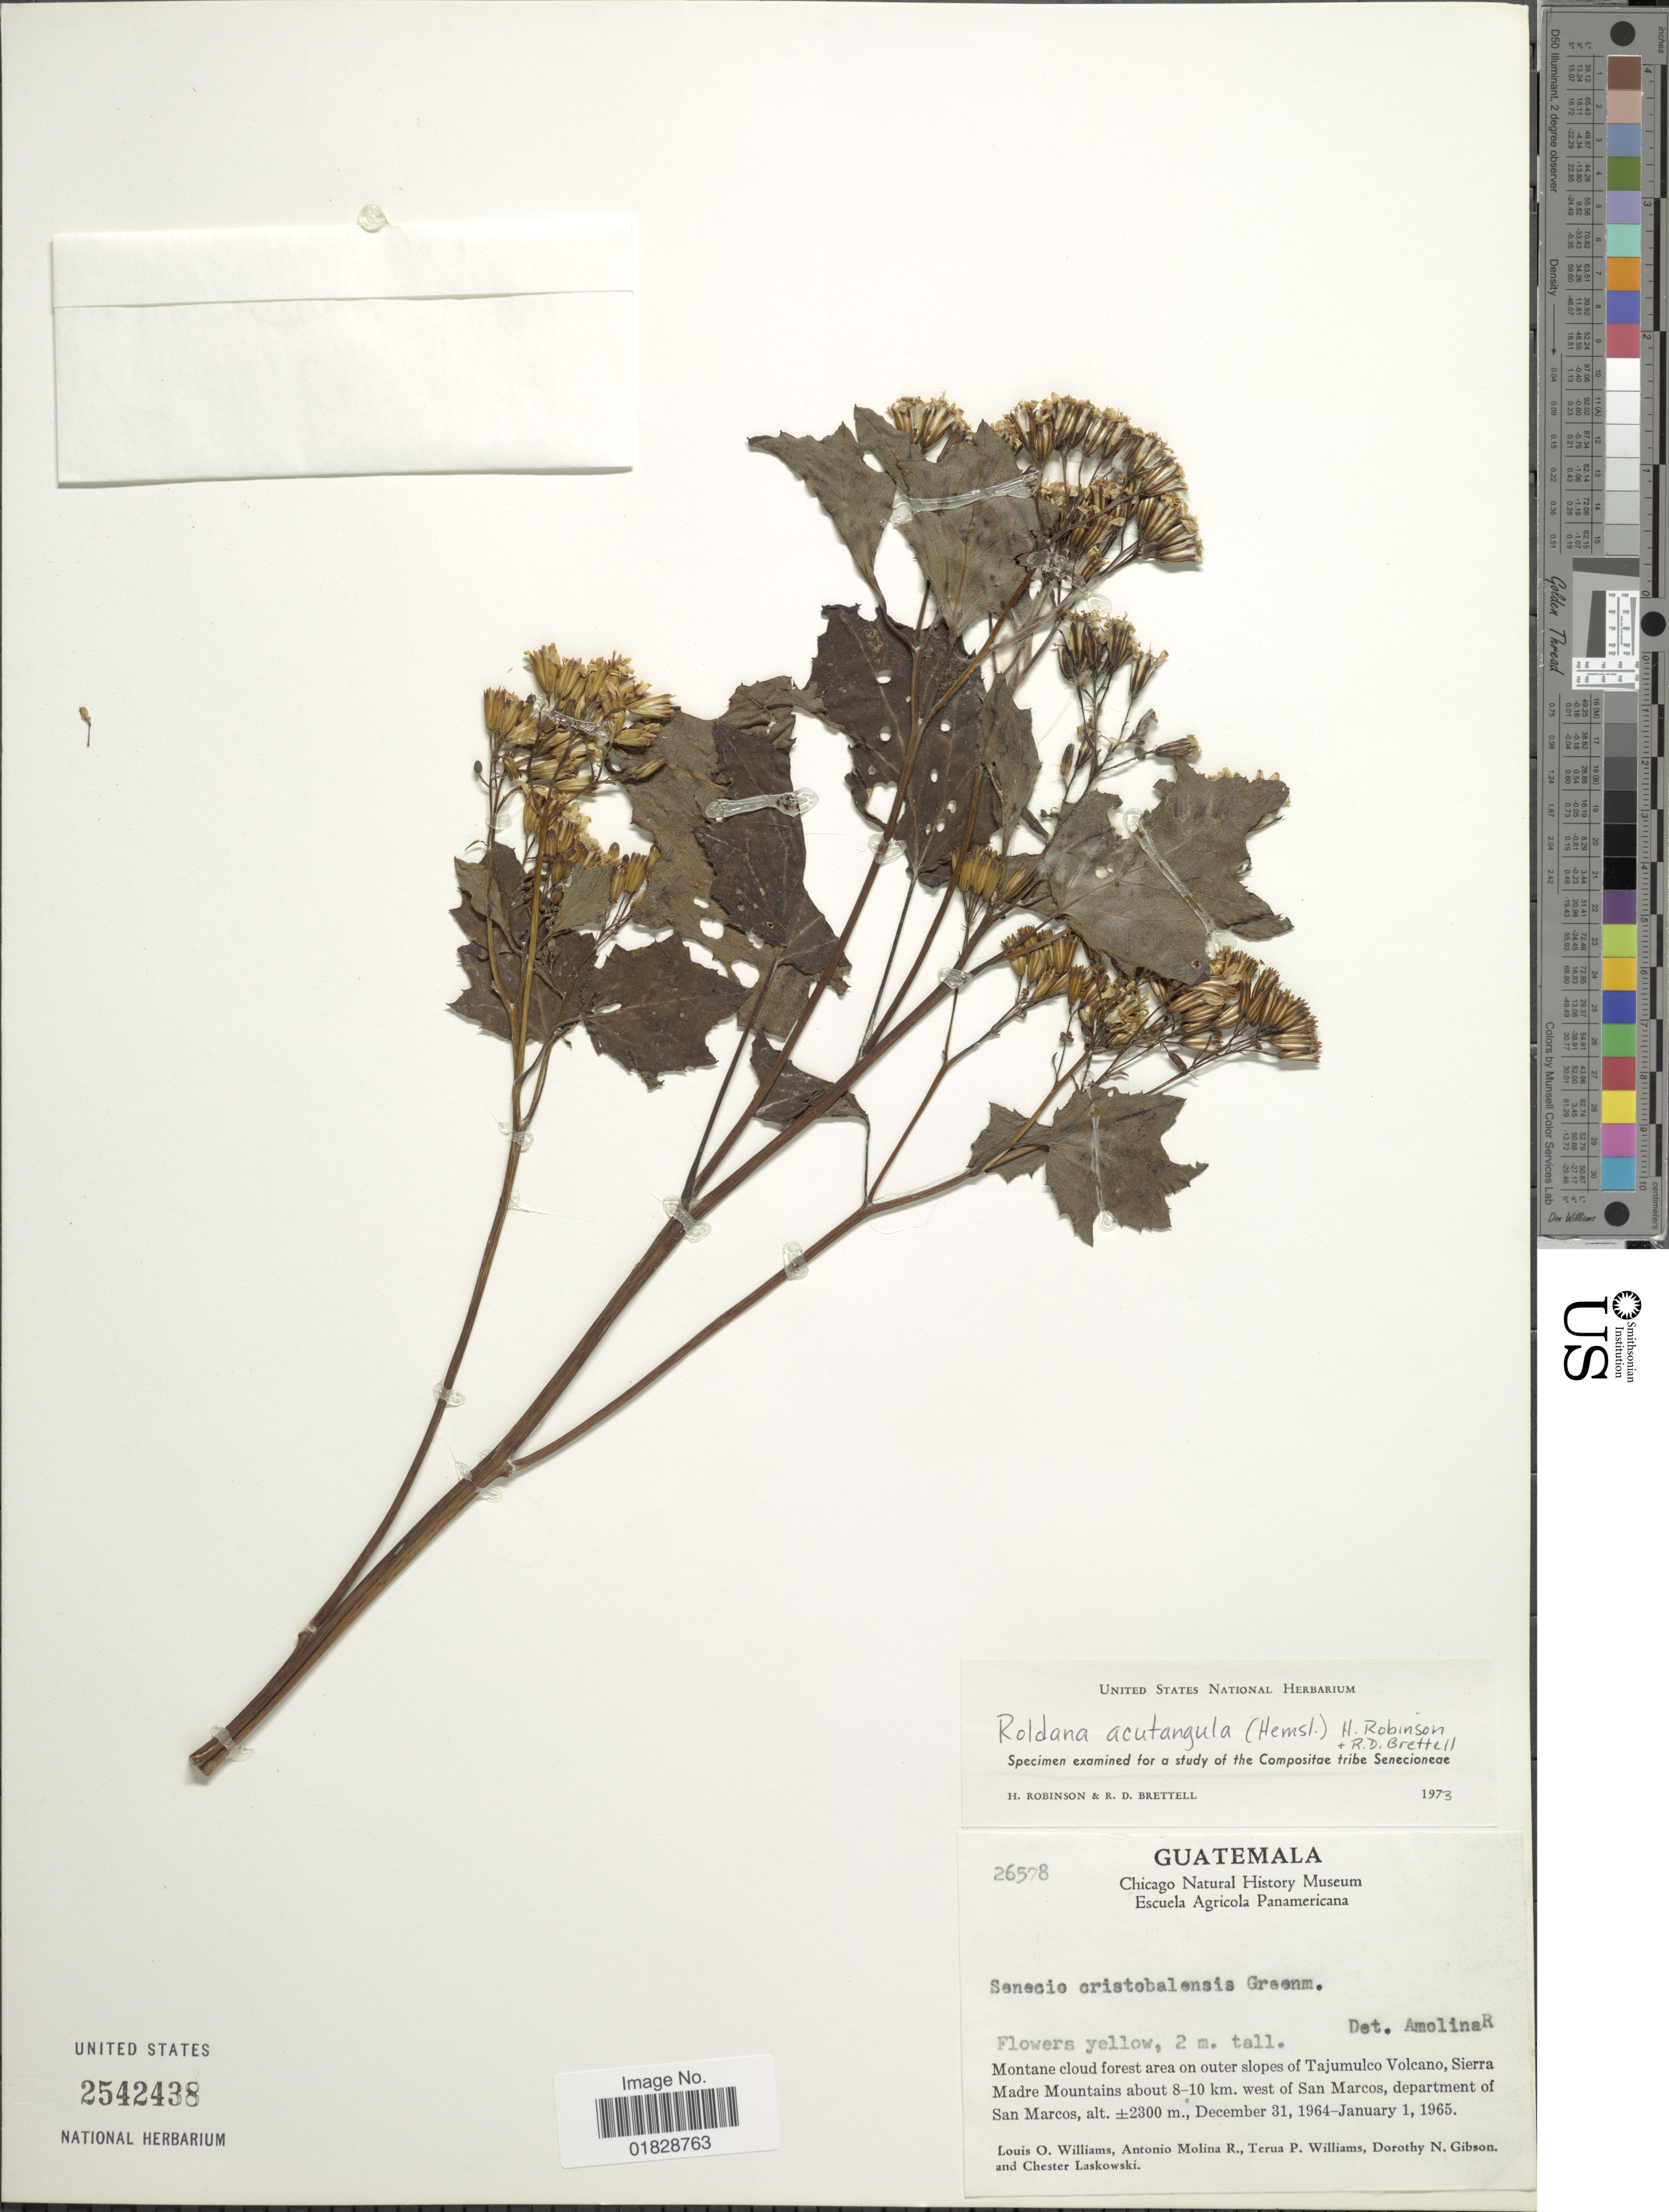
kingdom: Plantae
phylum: Tracheophyta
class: Magnoliopsida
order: Asterales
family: Asteraceae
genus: Roldana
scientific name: Roldana acutangula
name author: (Bertol.) H. Rob. & Brettell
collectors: L. O. Williams, A. Molina R., T. P. Williams, D. N. Gibson & C. Laskowski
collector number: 26578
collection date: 1964-12-31/1965-01-01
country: Guatemala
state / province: San Marcos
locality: Montane cloud forest area on outer slopes of Tajumulco Volcano, Sierra Madre Mountains about 8-10 km. west of San Marcos, department of San Marcos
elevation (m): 2300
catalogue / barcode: US 2542438